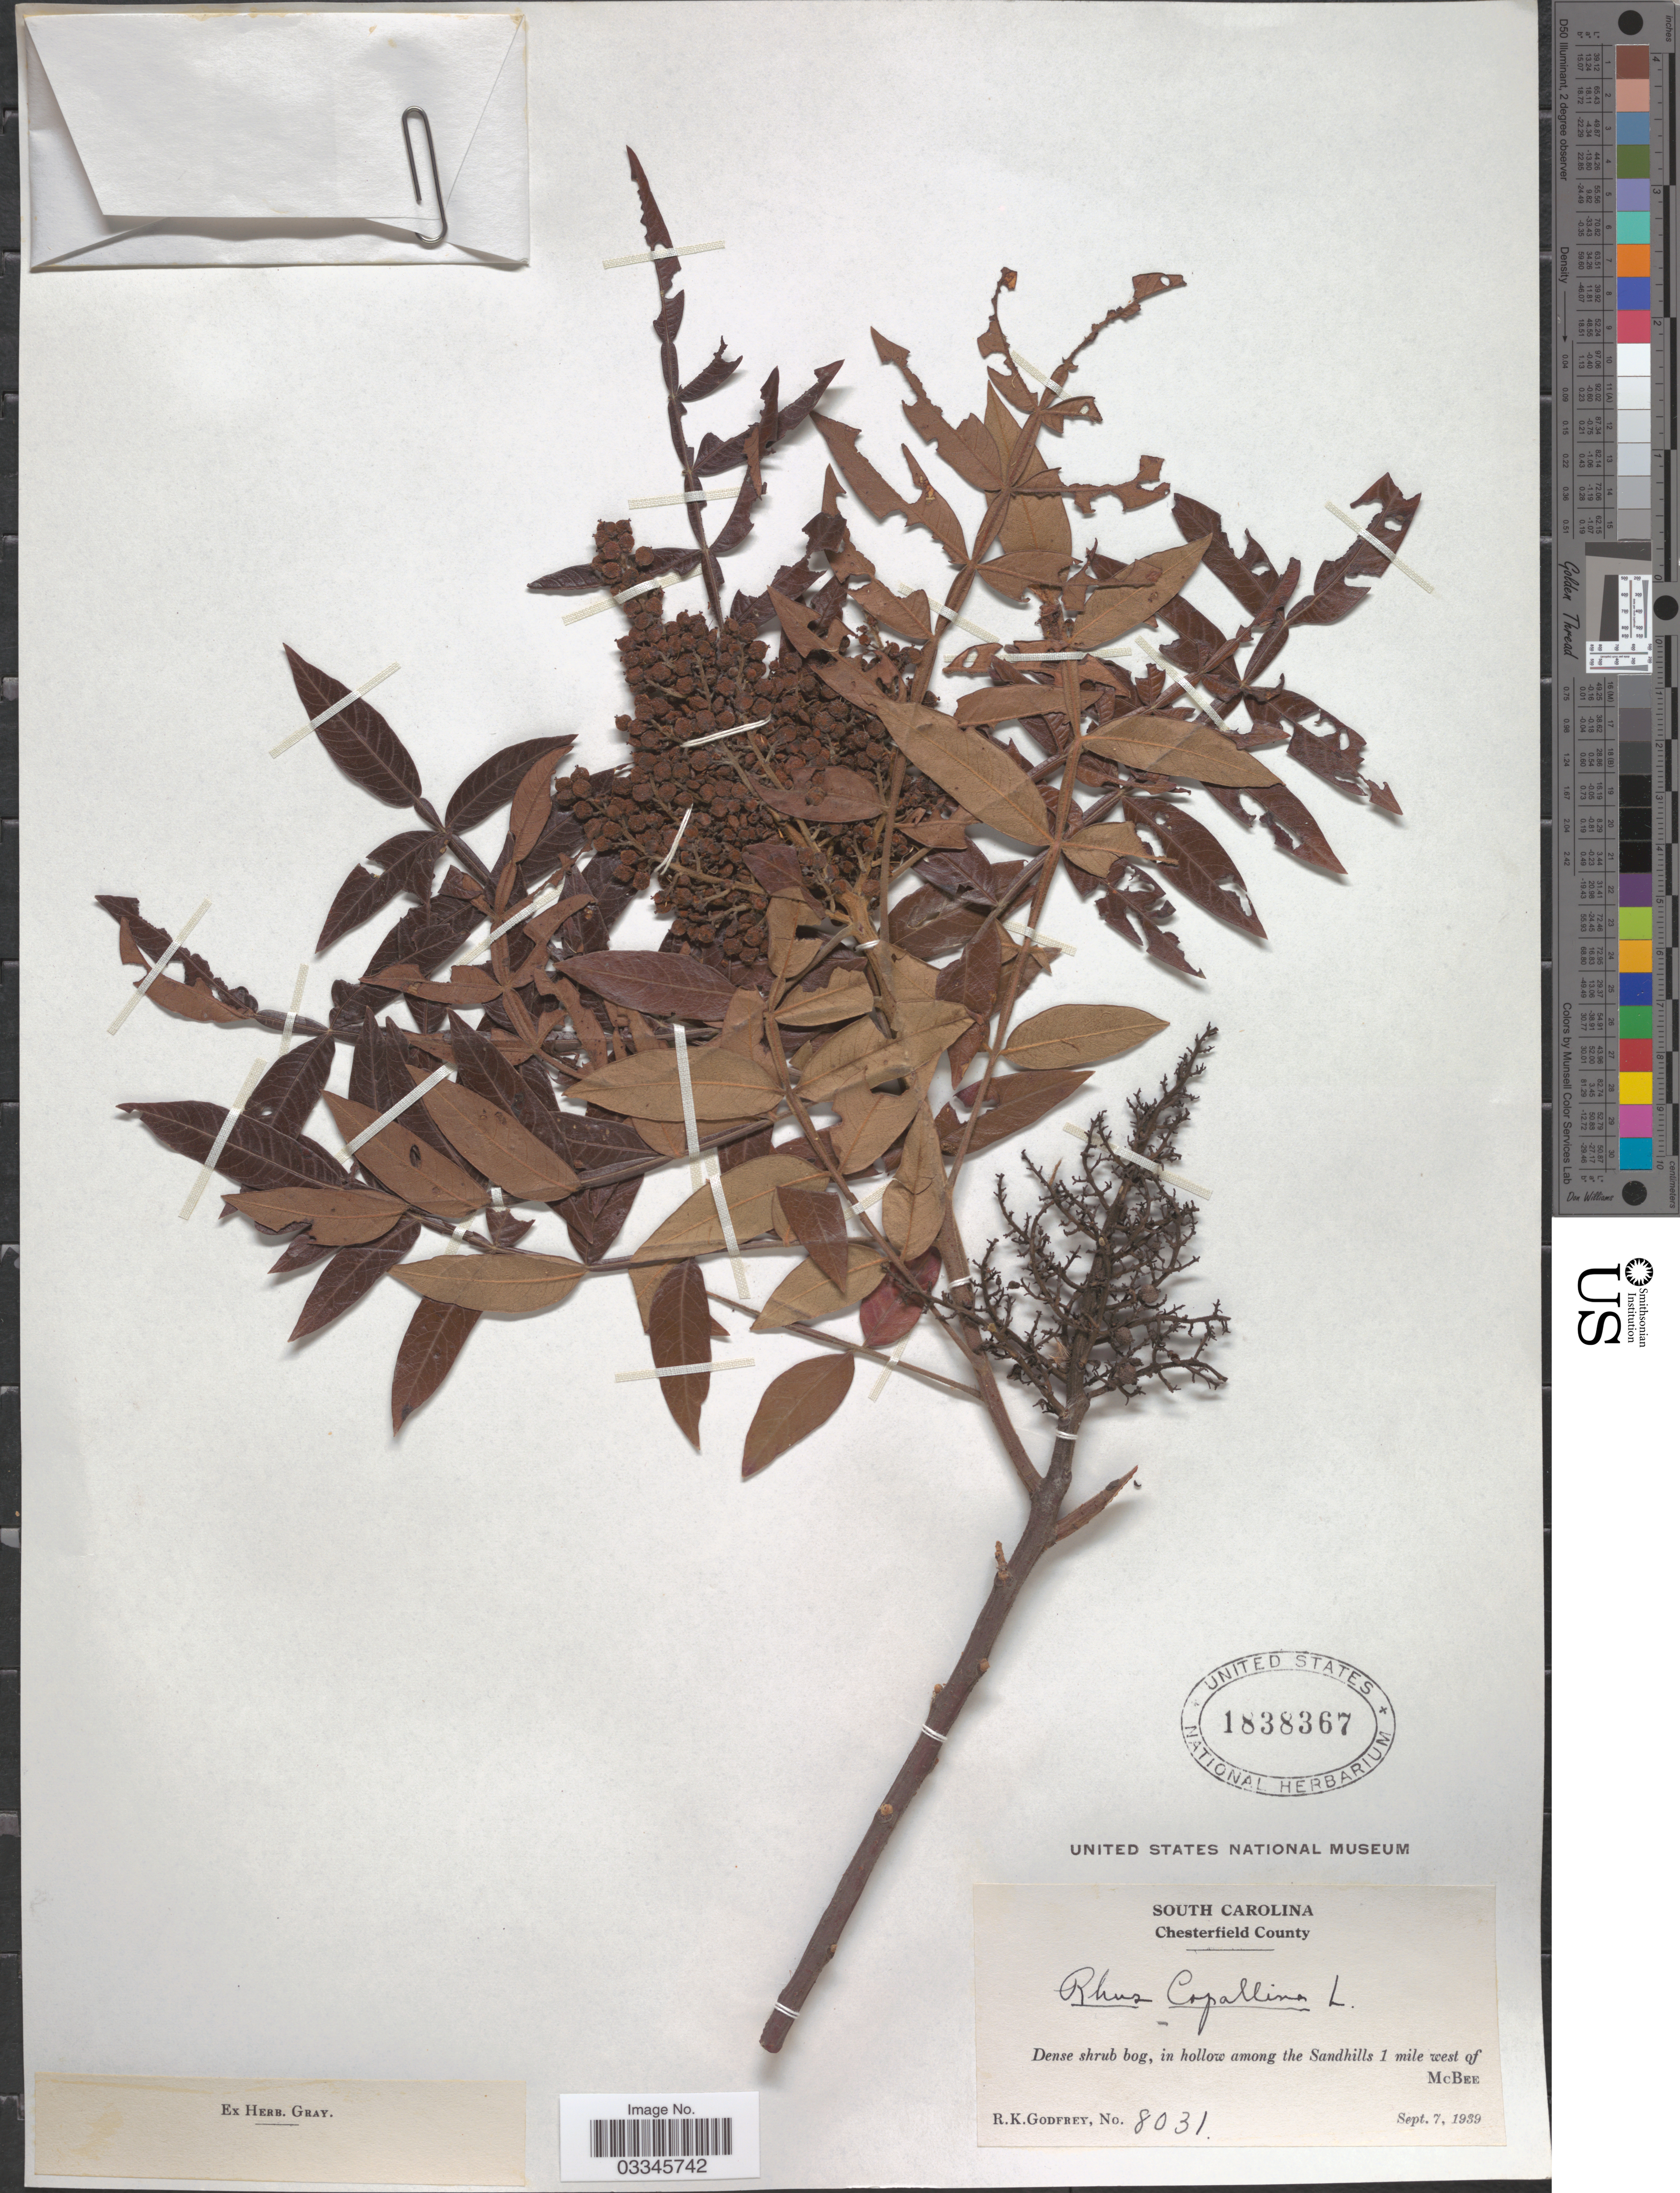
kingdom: Plantae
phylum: Tracheophyta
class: Magnoliopsida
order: Sapindales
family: Anacardiaceae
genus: Rhus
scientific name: Rhus copallinum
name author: L.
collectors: R. K. Godfrey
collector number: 8031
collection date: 1939-09-07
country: United States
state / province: South Carolina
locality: Chesterfield County. In hollow among the Sandhills 1 mile west of McBee.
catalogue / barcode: US 1838367